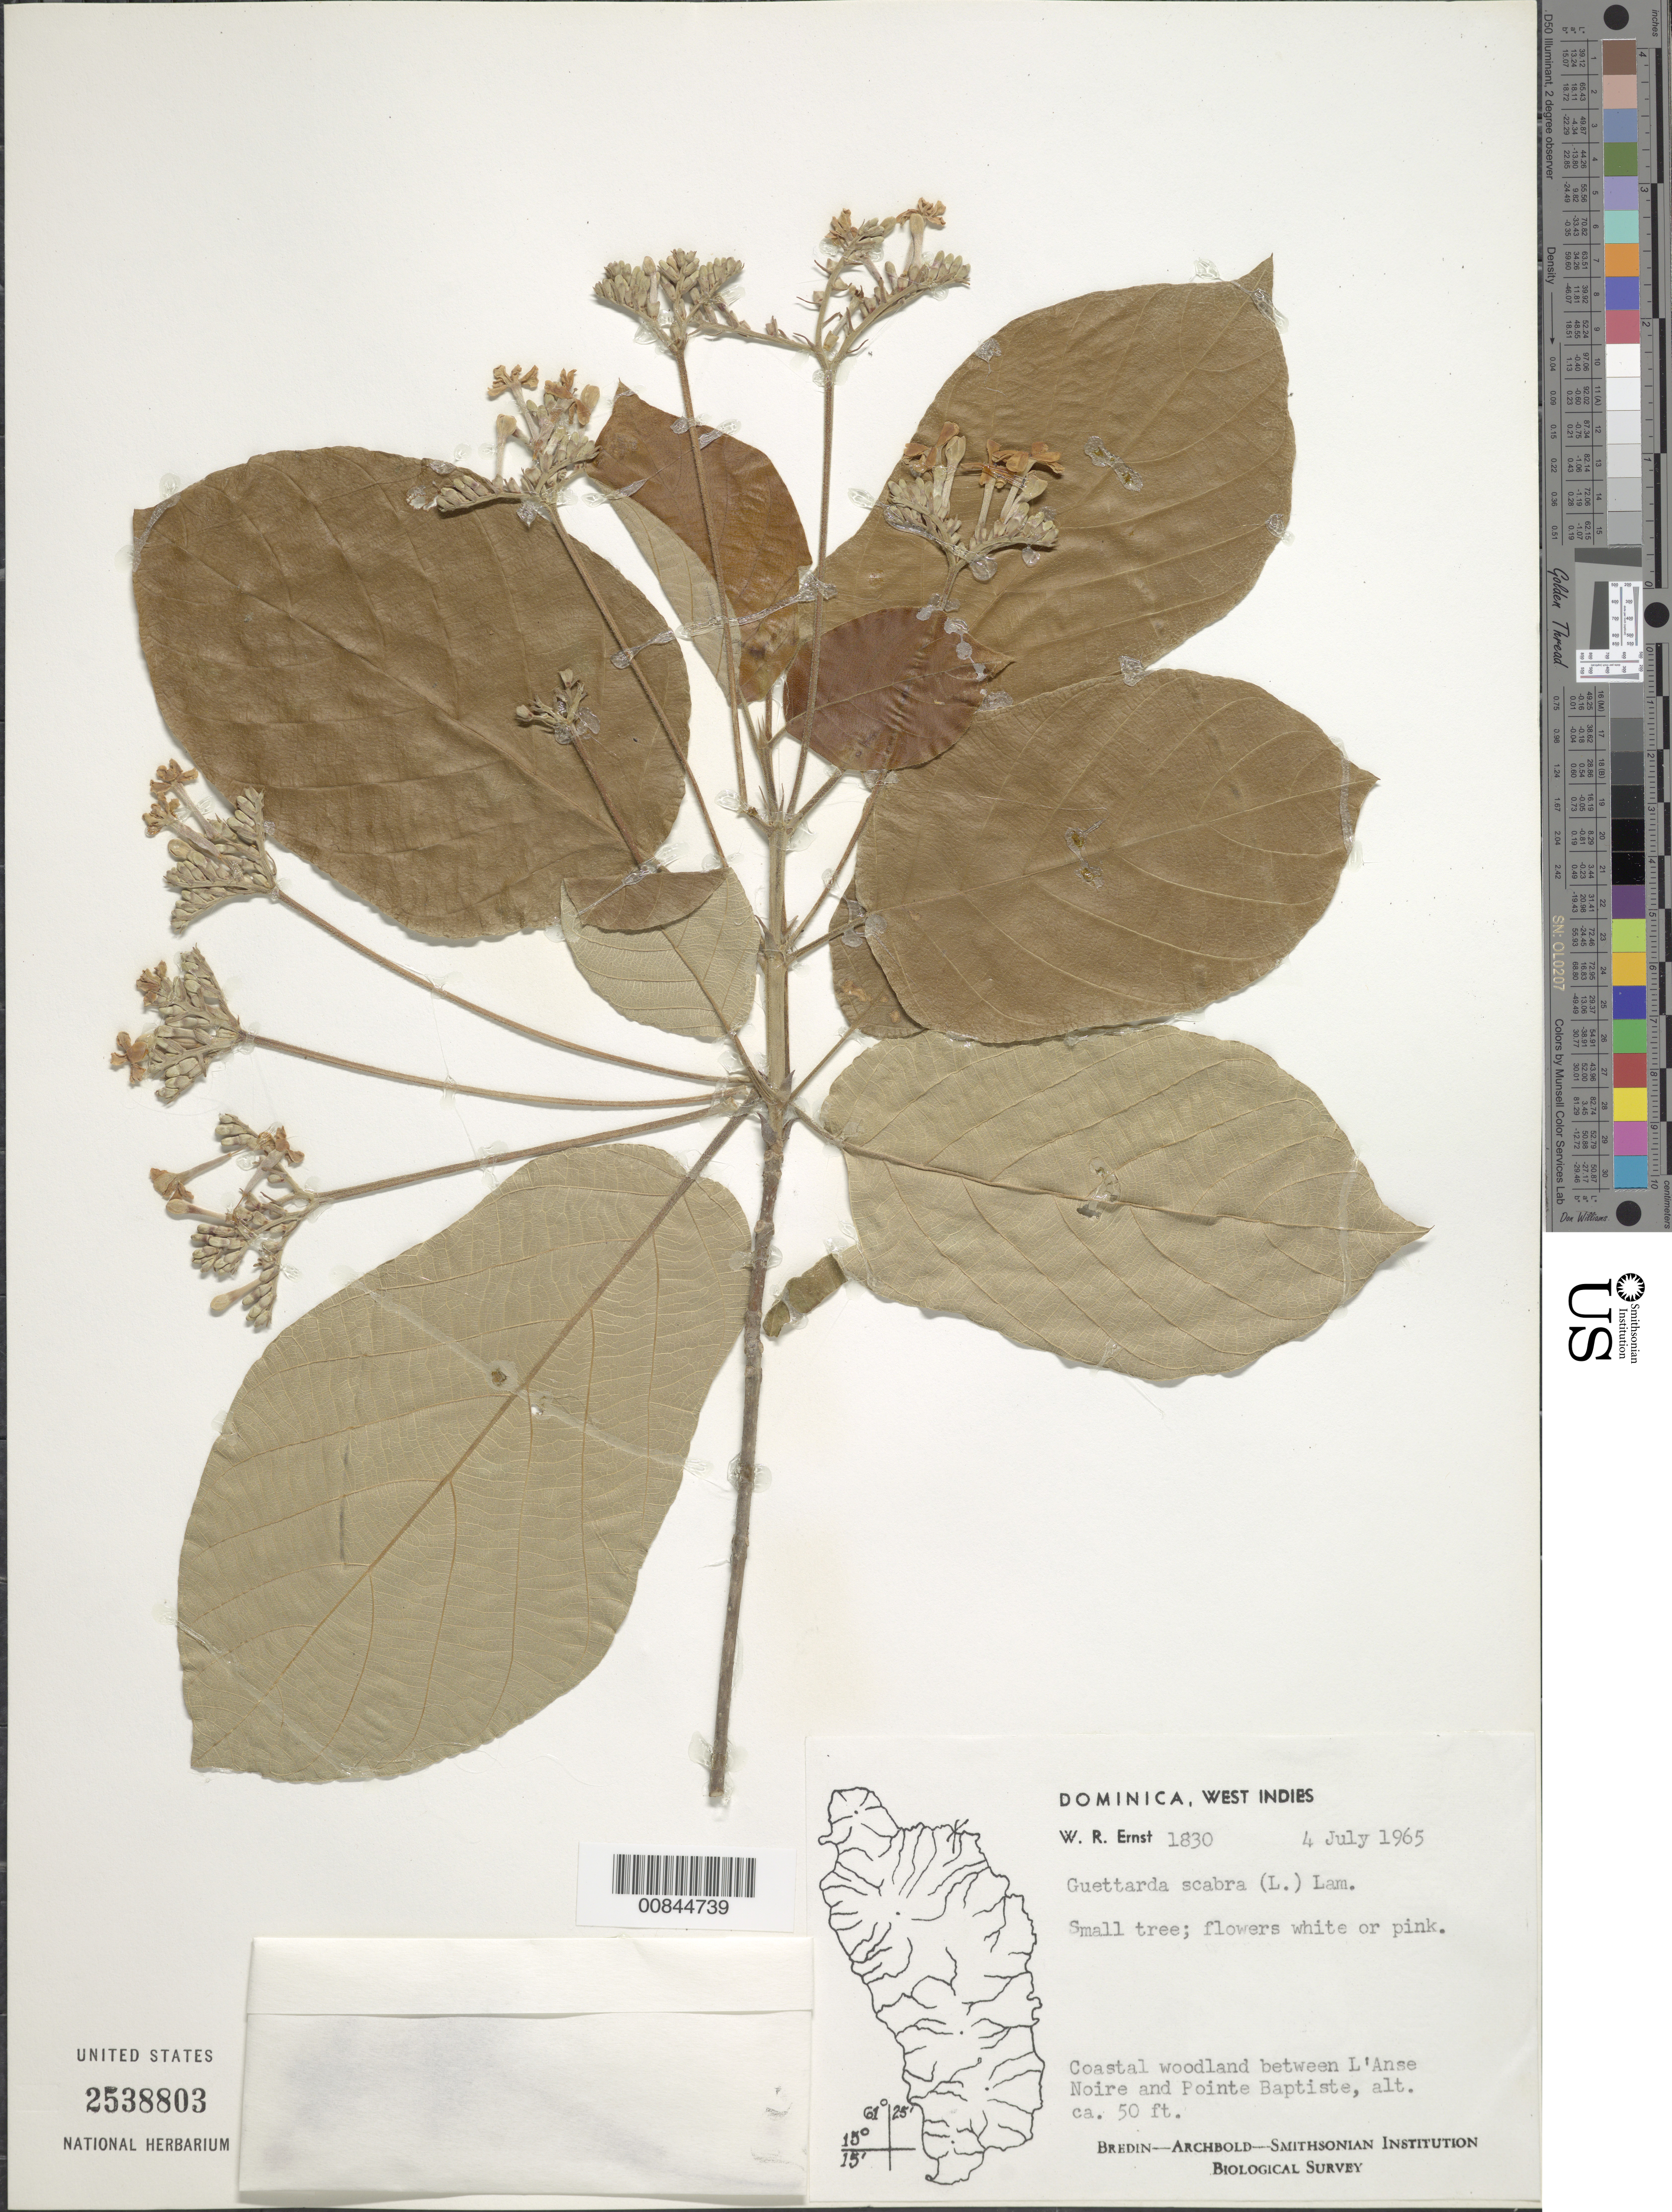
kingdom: Plantae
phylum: Tracheophyta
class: Magnoliopsida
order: Gentianales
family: Rubiaceae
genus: Guettarda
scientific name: Guettarda scabra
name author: (L.) Vent.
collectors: W. R. Ernst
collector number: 1830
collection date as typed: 04 Jul 1965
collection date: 1965-07-04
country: Dominica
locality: Coast between L'Anse Noire and Pointe Baptiste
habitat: Coastal woodland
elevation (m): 15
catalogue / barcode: US 2538803